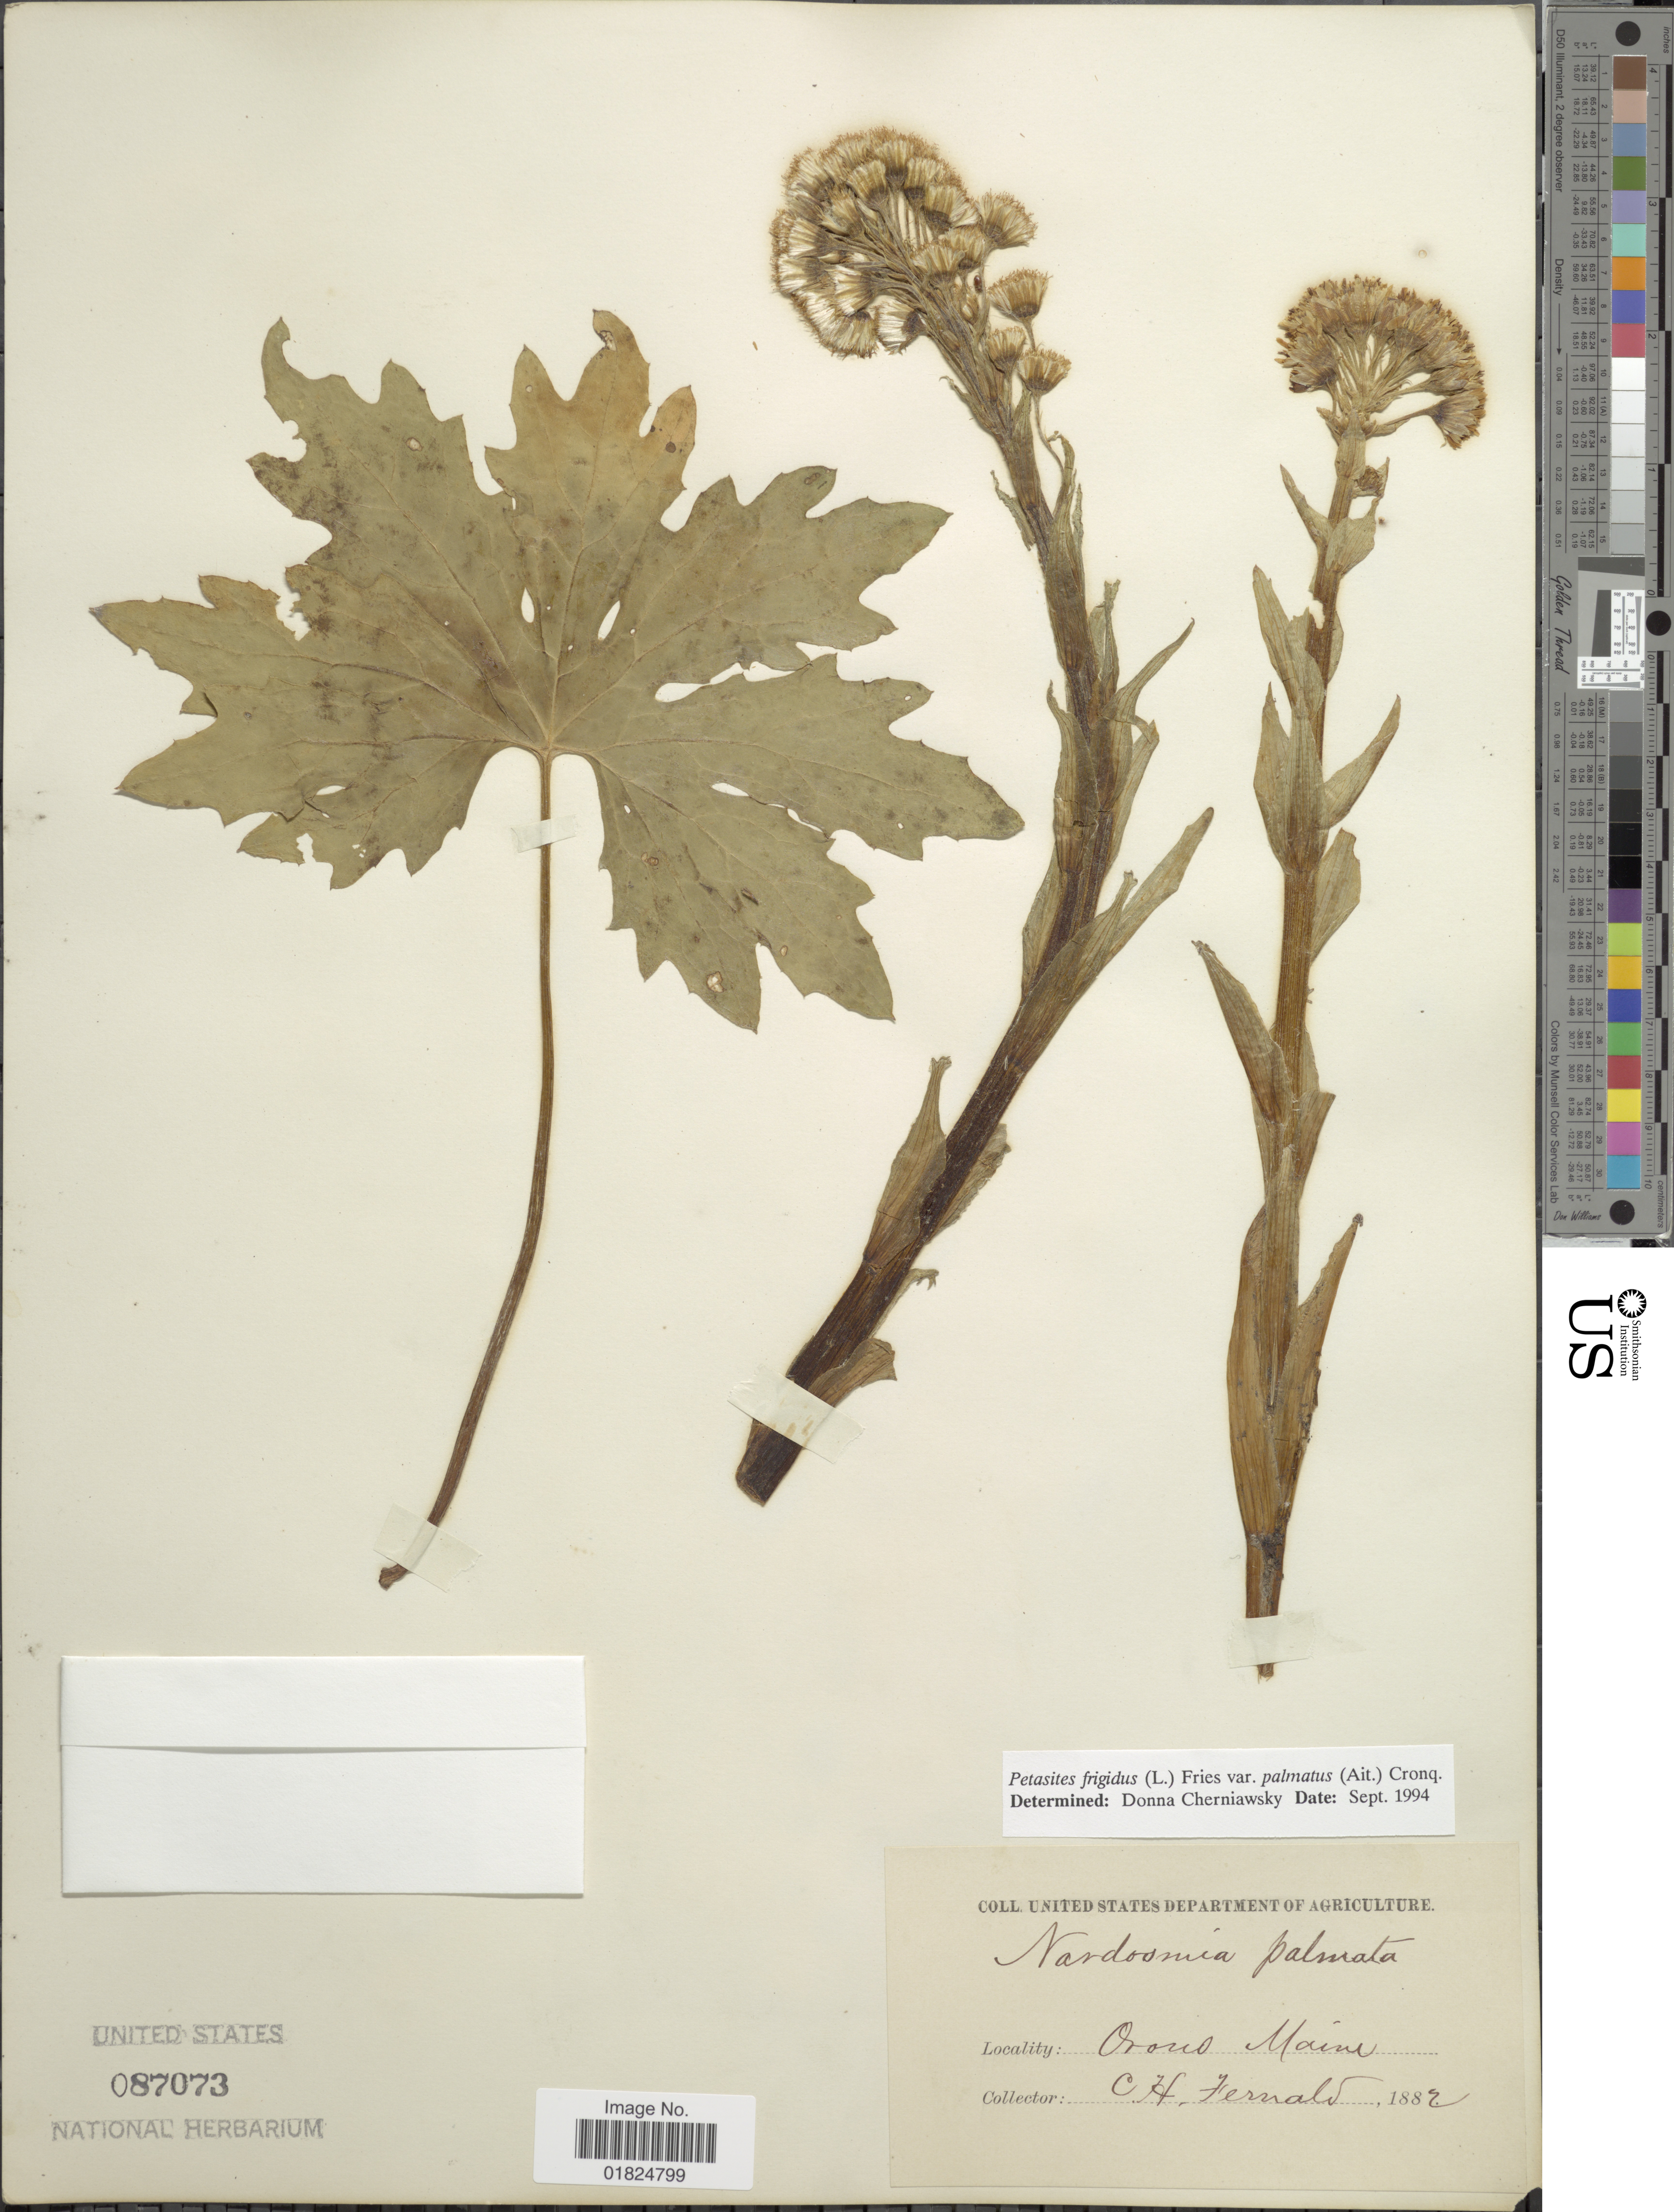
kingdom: Plantae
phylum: Tracheophyta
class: Magnoliopsida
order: Asterales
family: Asteraceae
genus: Petasites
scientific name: Petasites frigidus var. palmatus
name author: (Aiton) Cody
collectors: C. H. Fernald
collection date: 1882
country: United States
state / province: Maine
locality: Orono Maine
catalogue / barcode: US 87073